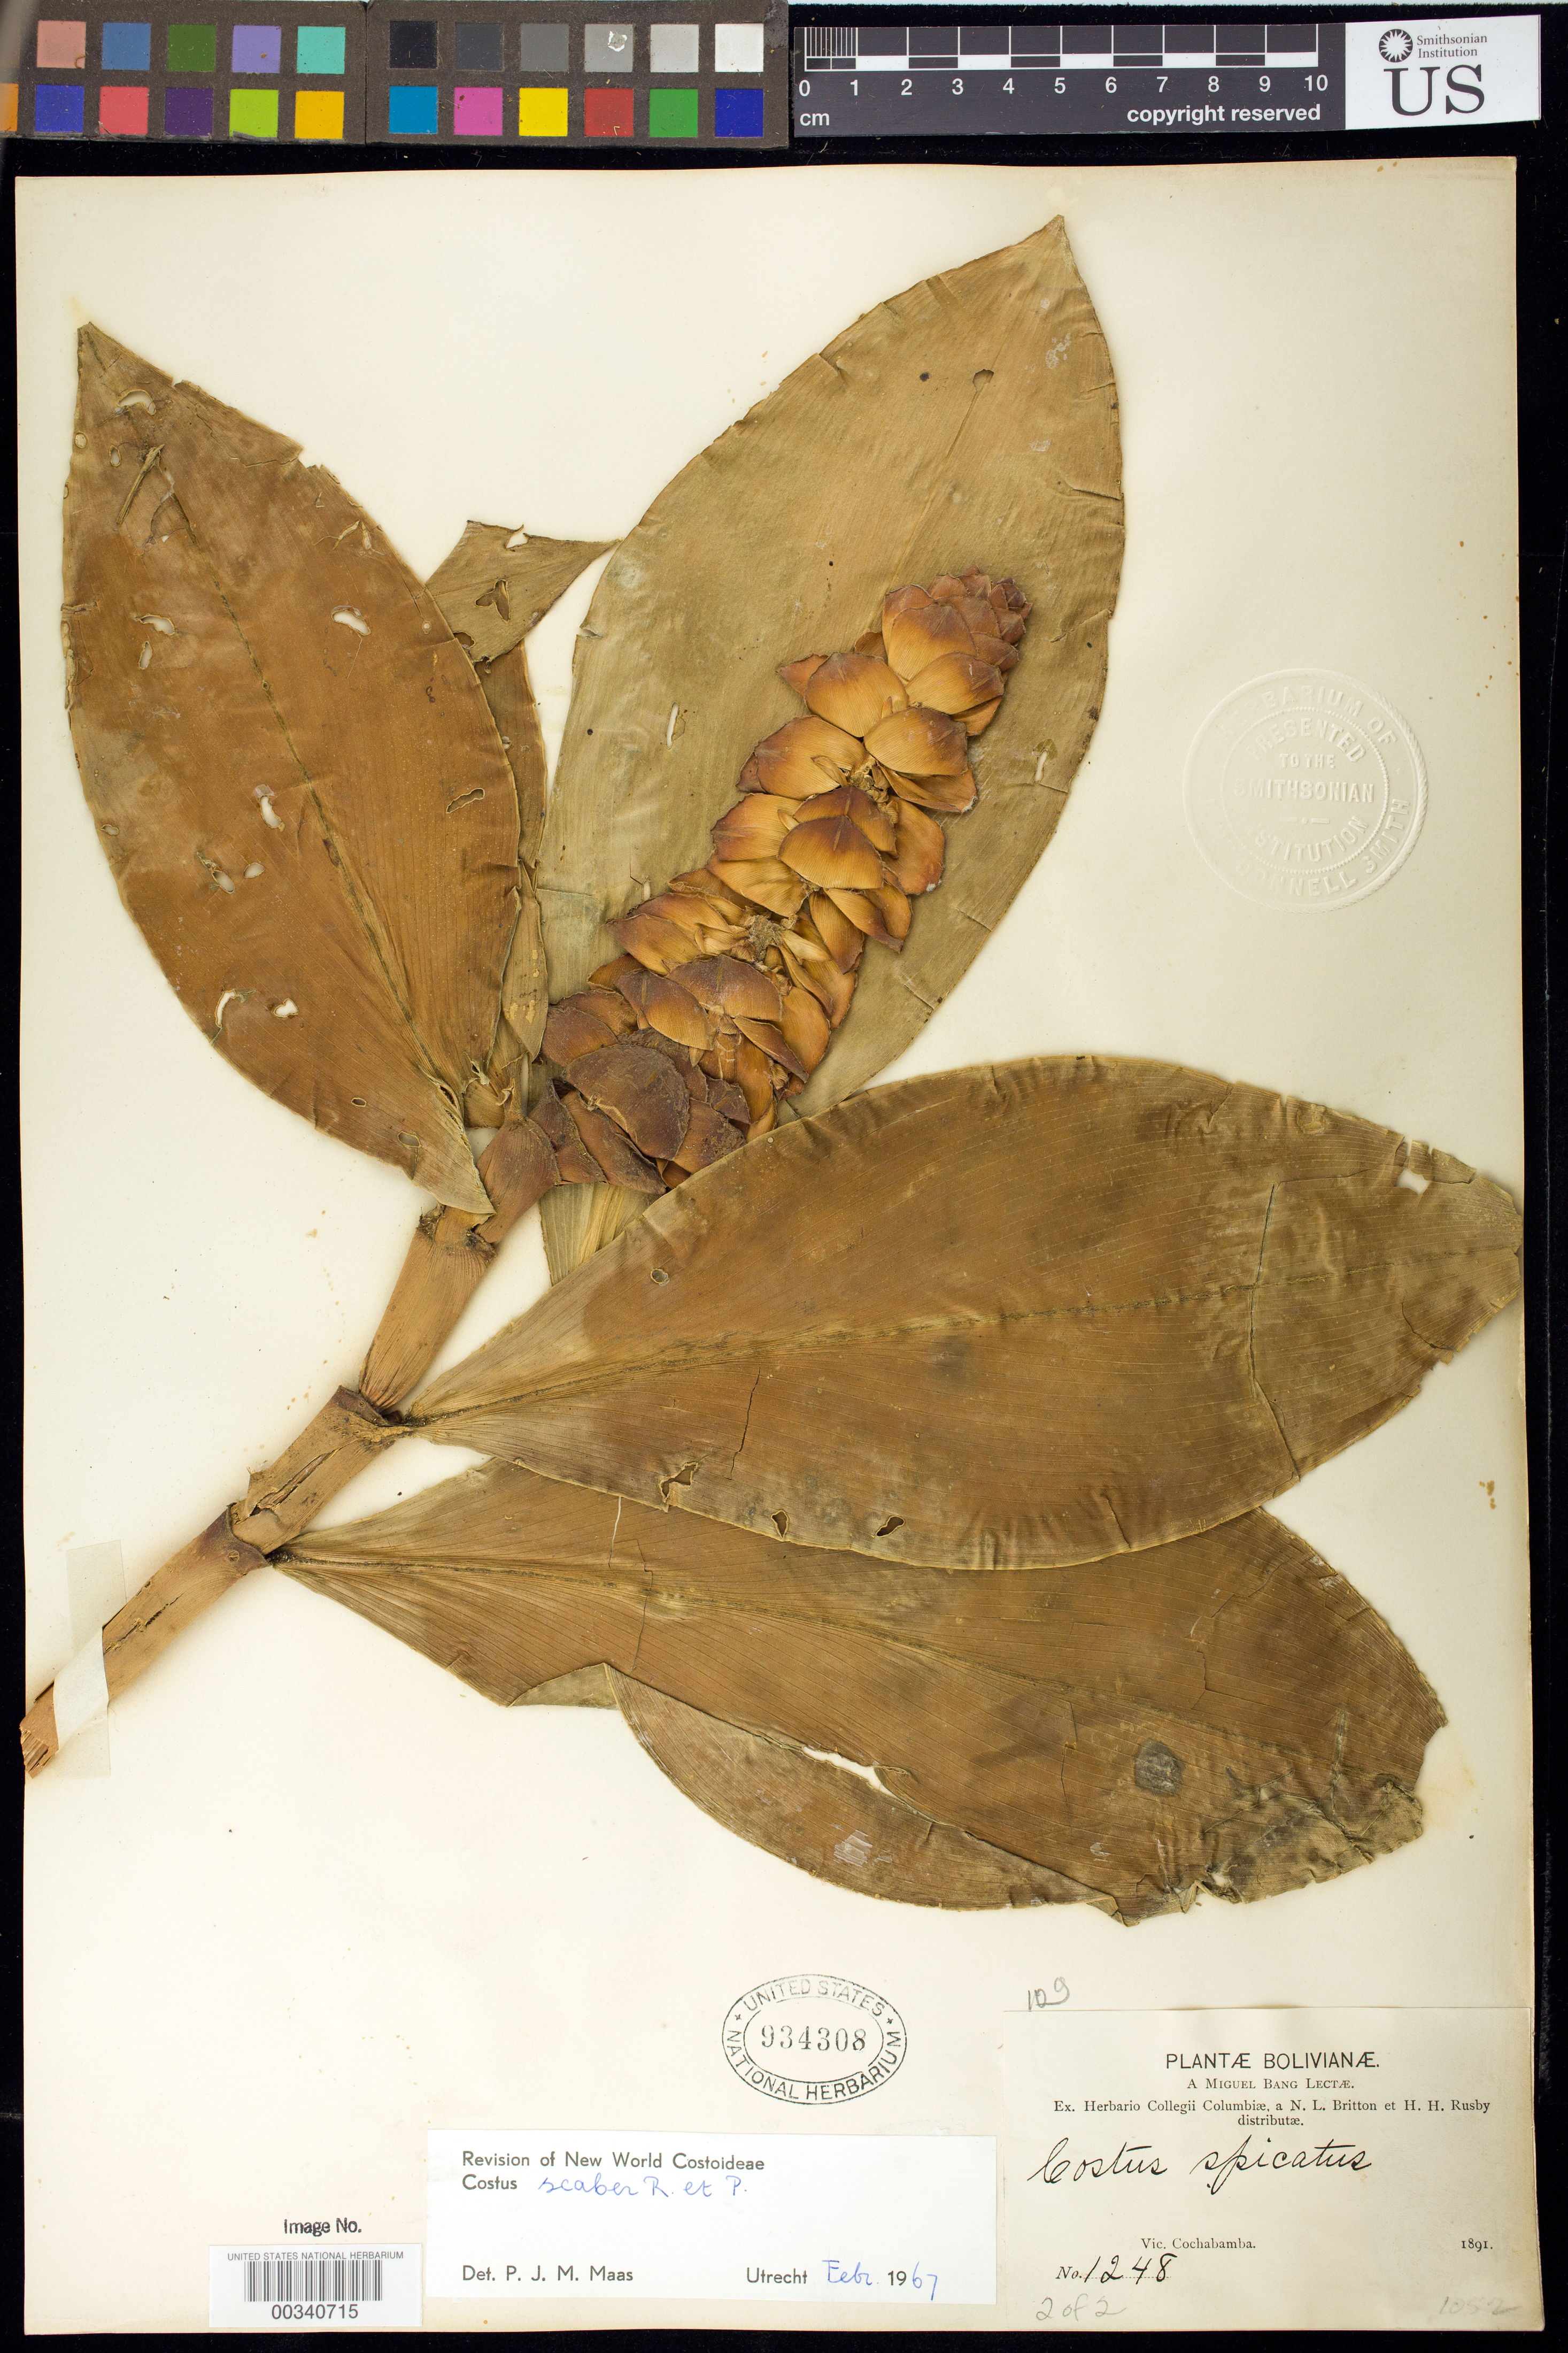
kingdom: Plantae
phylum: Tracheophyta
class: Liliopsida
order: Zingiberales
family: Costaceae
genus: Costus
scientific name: Costus scaber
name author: Ruiz & Pav.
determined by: Maas, Paul J. M.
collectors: M. Bang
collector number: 1248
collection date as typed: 1891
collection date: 1891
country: Bolivia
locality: Vic. Cochabamba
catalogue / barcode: US 934308